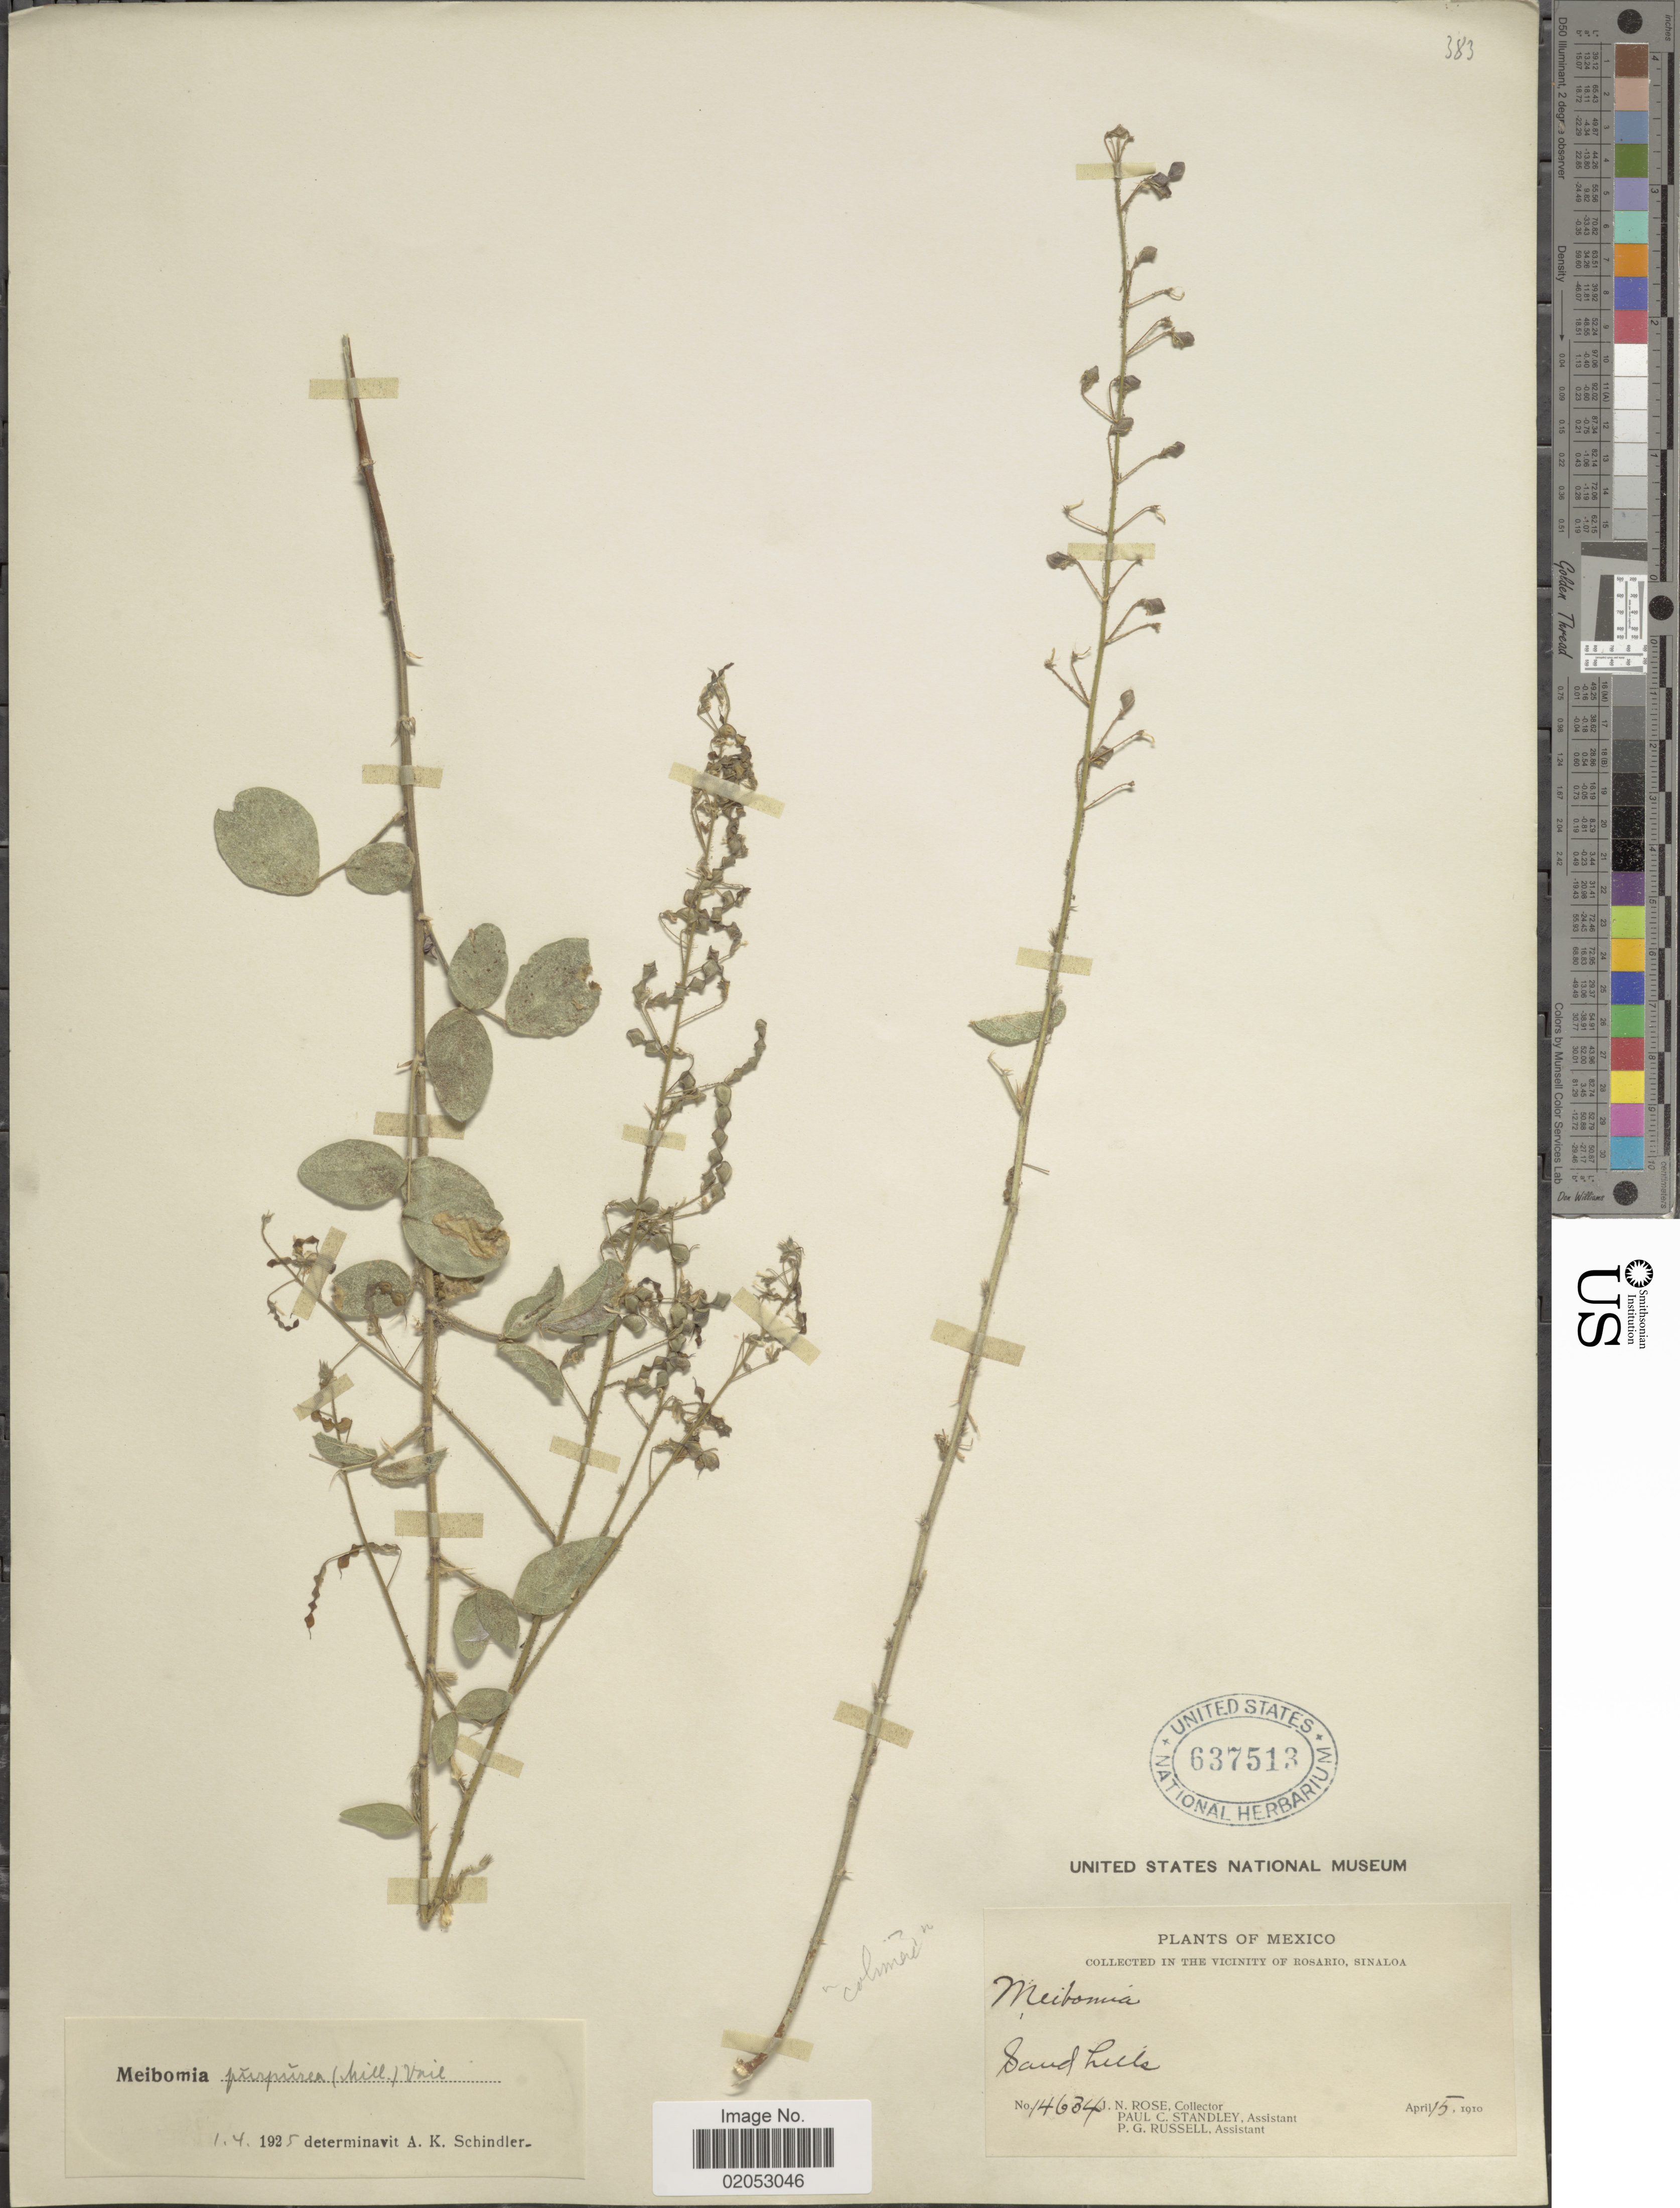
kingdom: Plantae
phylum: Tracheophyta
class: Magnoliopsida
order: Caryophyllales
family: Portulacaceae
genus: Portulaca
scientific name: Portulaca lutea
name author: Sol.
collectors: D. Yen & H. St. John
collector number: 1002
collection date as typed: May 1969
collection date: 1969-05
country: United States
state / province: Hawaii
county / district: Honolulu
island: Nihoa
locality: Between Miller and W. Palm Valleys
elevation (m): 30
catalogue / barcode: US 3414223